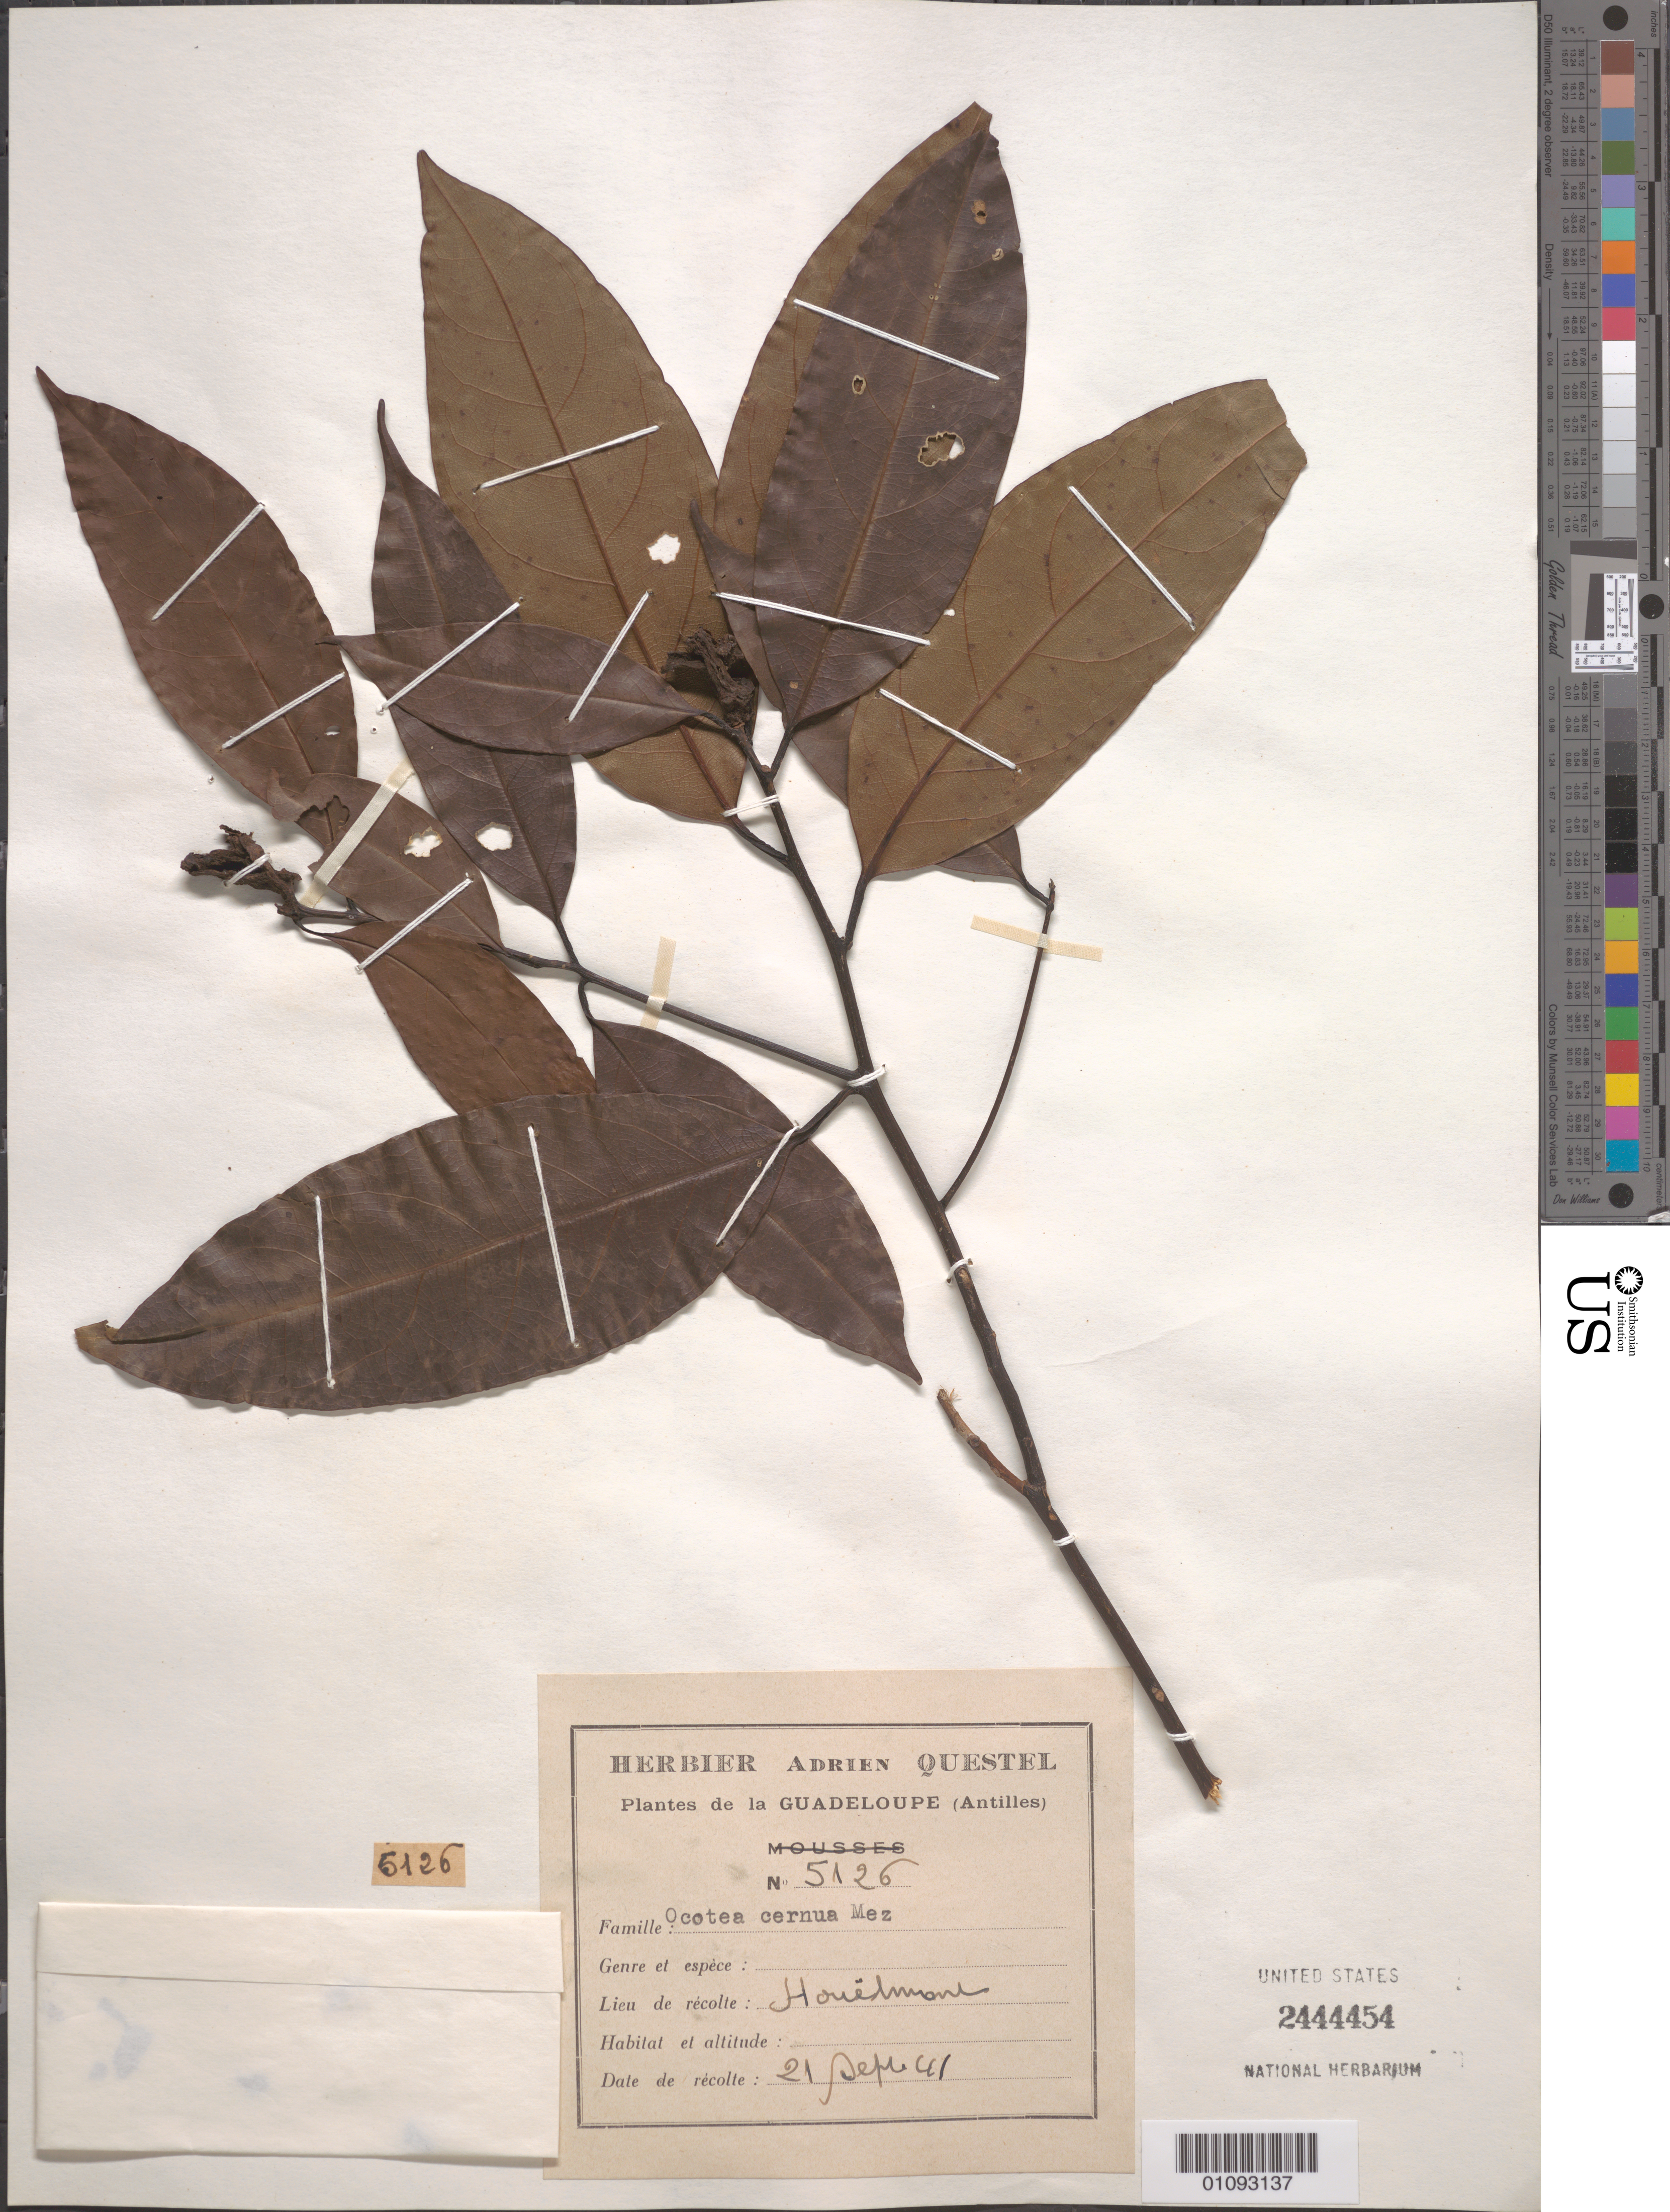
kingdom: Plantae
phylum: Tracheophyta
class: Magnoliopsida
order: Laurales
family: Lauraceae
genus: Ocotea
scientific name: Ocotea cernua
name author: (Nees) Mez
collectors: A. Questel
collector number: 5126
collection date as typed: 21 Sep 1941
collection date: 1941-09-21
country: Guadeloupe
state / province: St. Claude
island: Basse Terre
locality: Houelmont.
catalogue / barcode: US 2444454